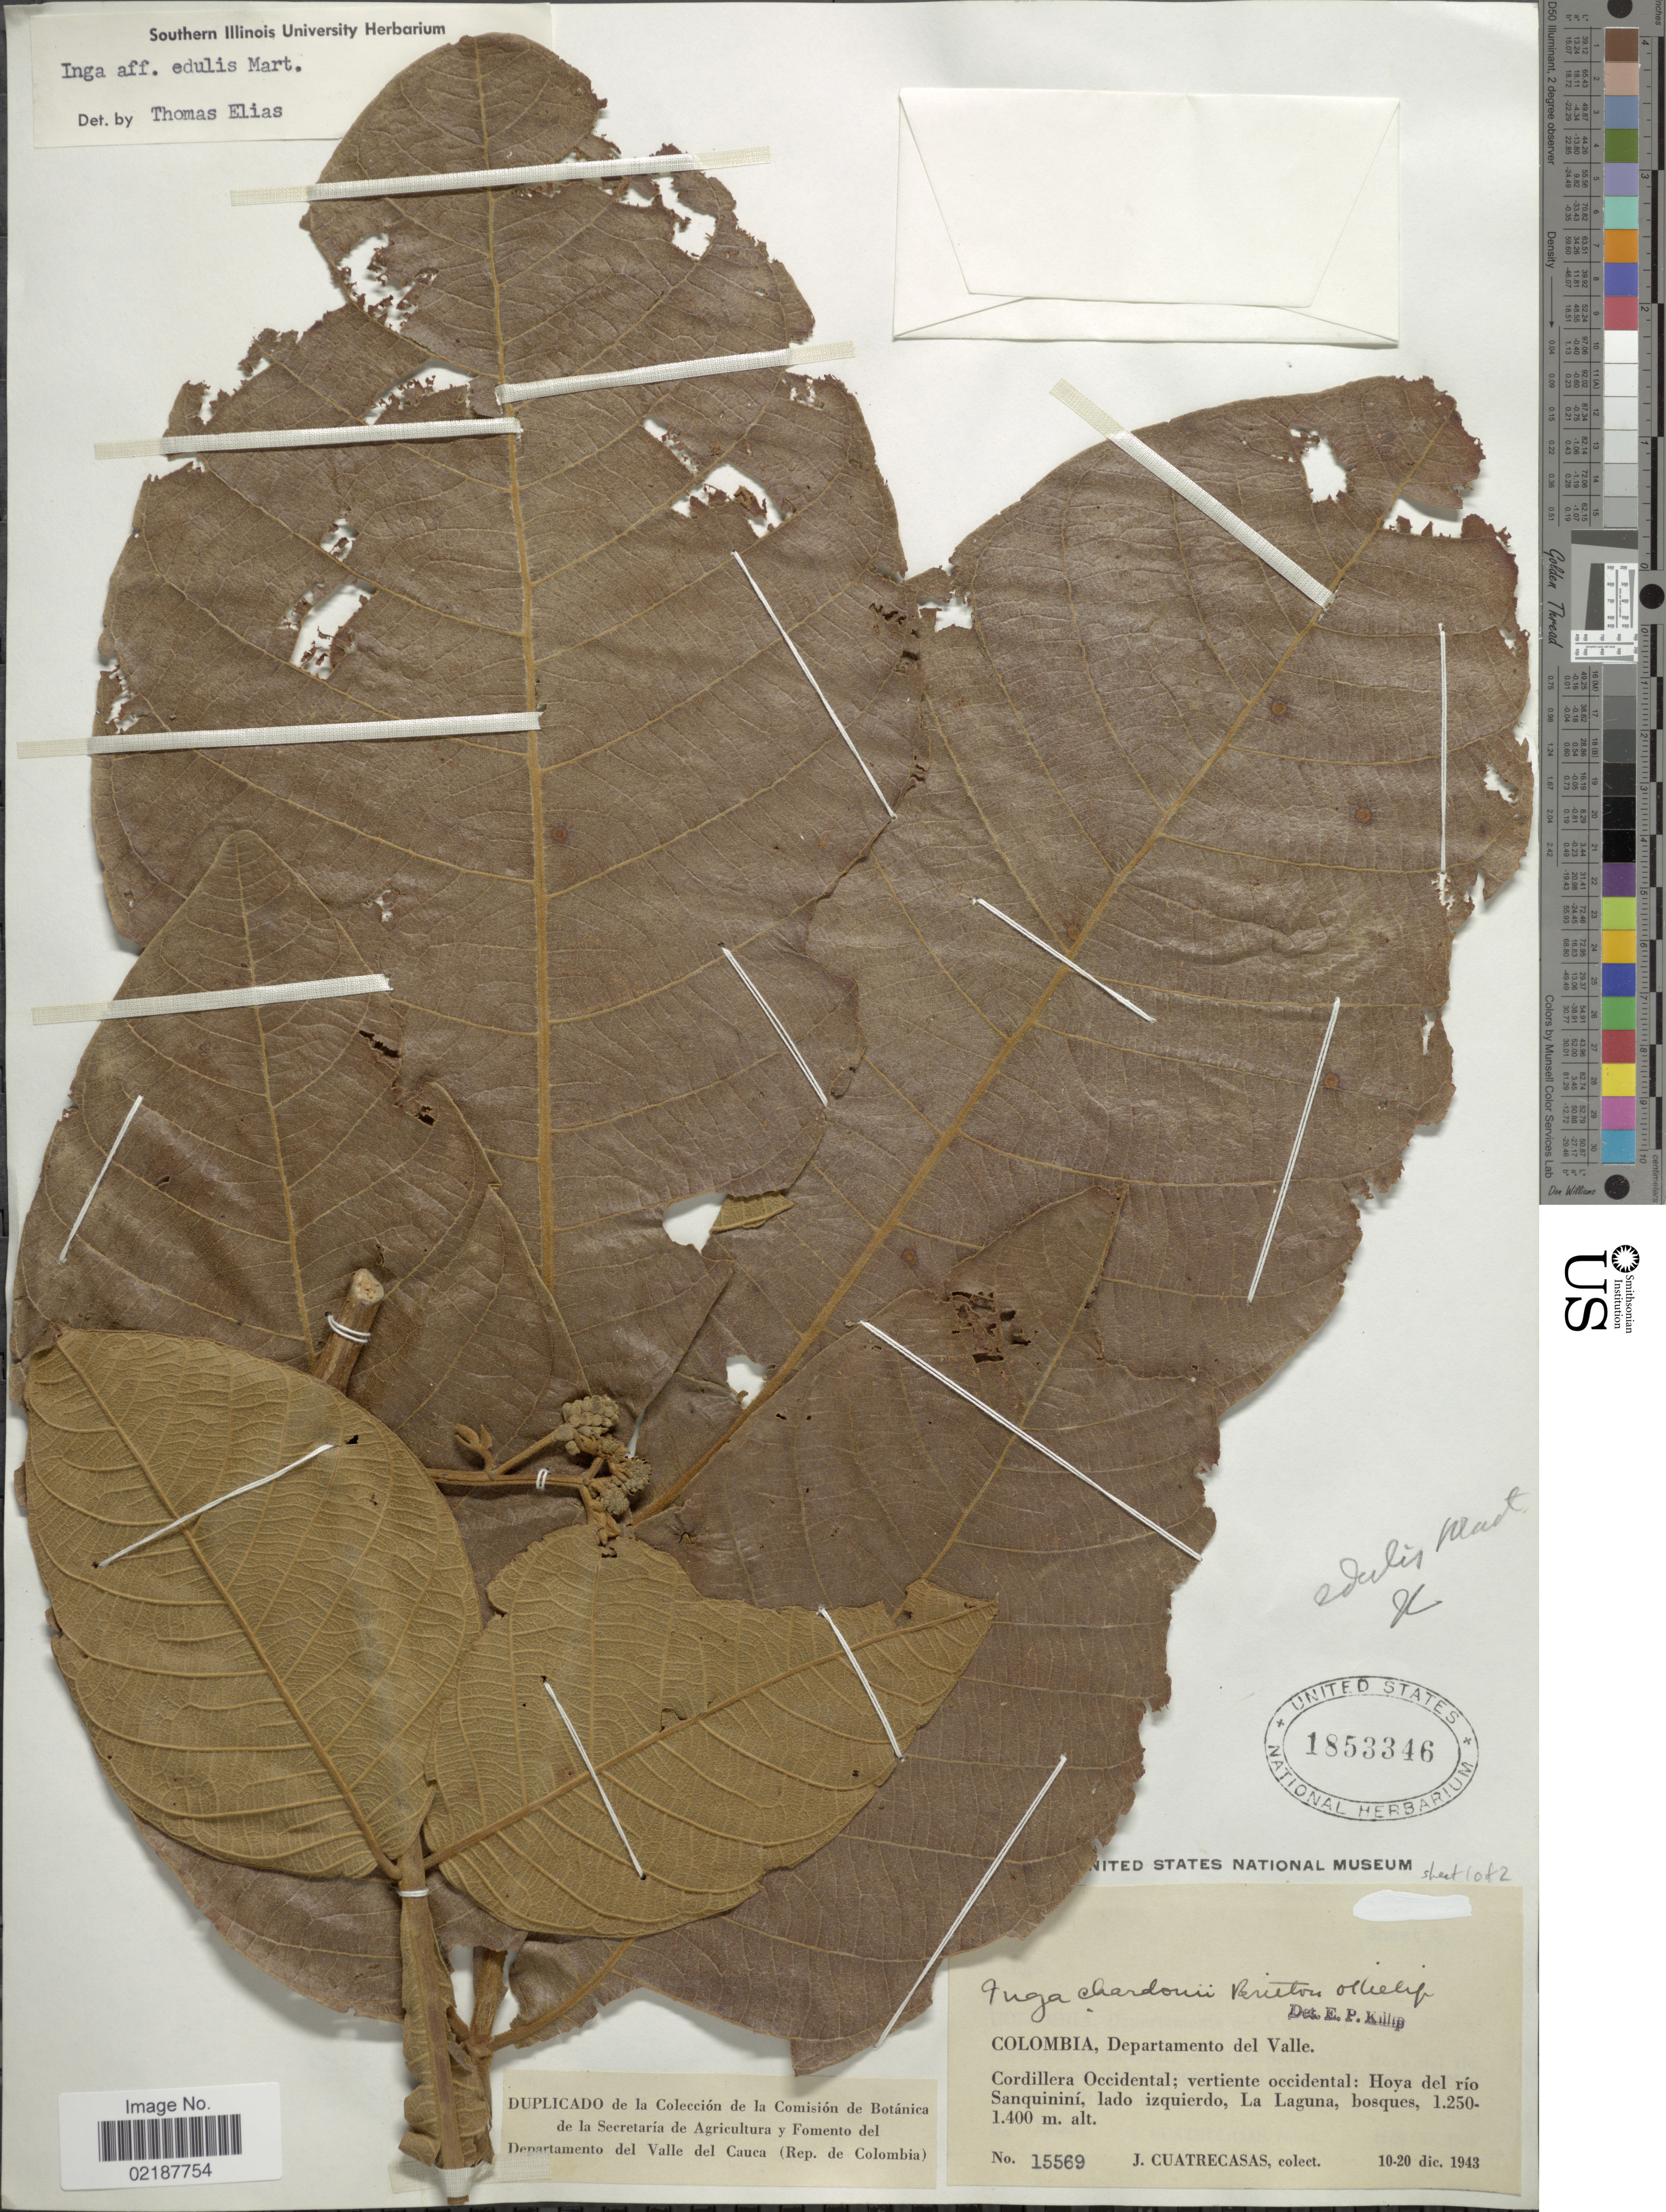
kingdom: Plantae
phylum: Tracheophyta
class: Magnoliopsida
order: Fabales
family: Fabaceae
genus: Inga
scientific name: Inga edulis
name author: Mart.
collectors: J. Cuatrecasas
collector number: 15569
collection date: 1943-12-10/1943-12-20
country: Colombia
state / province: Valle del Cauca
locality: Departamento del Valle, Cordillera Occidental; vertiente occidental; Hoya del rio Sanquinini, lado izquierdo, La Laguna, bosques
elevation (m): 1250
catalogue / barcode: US 1853346